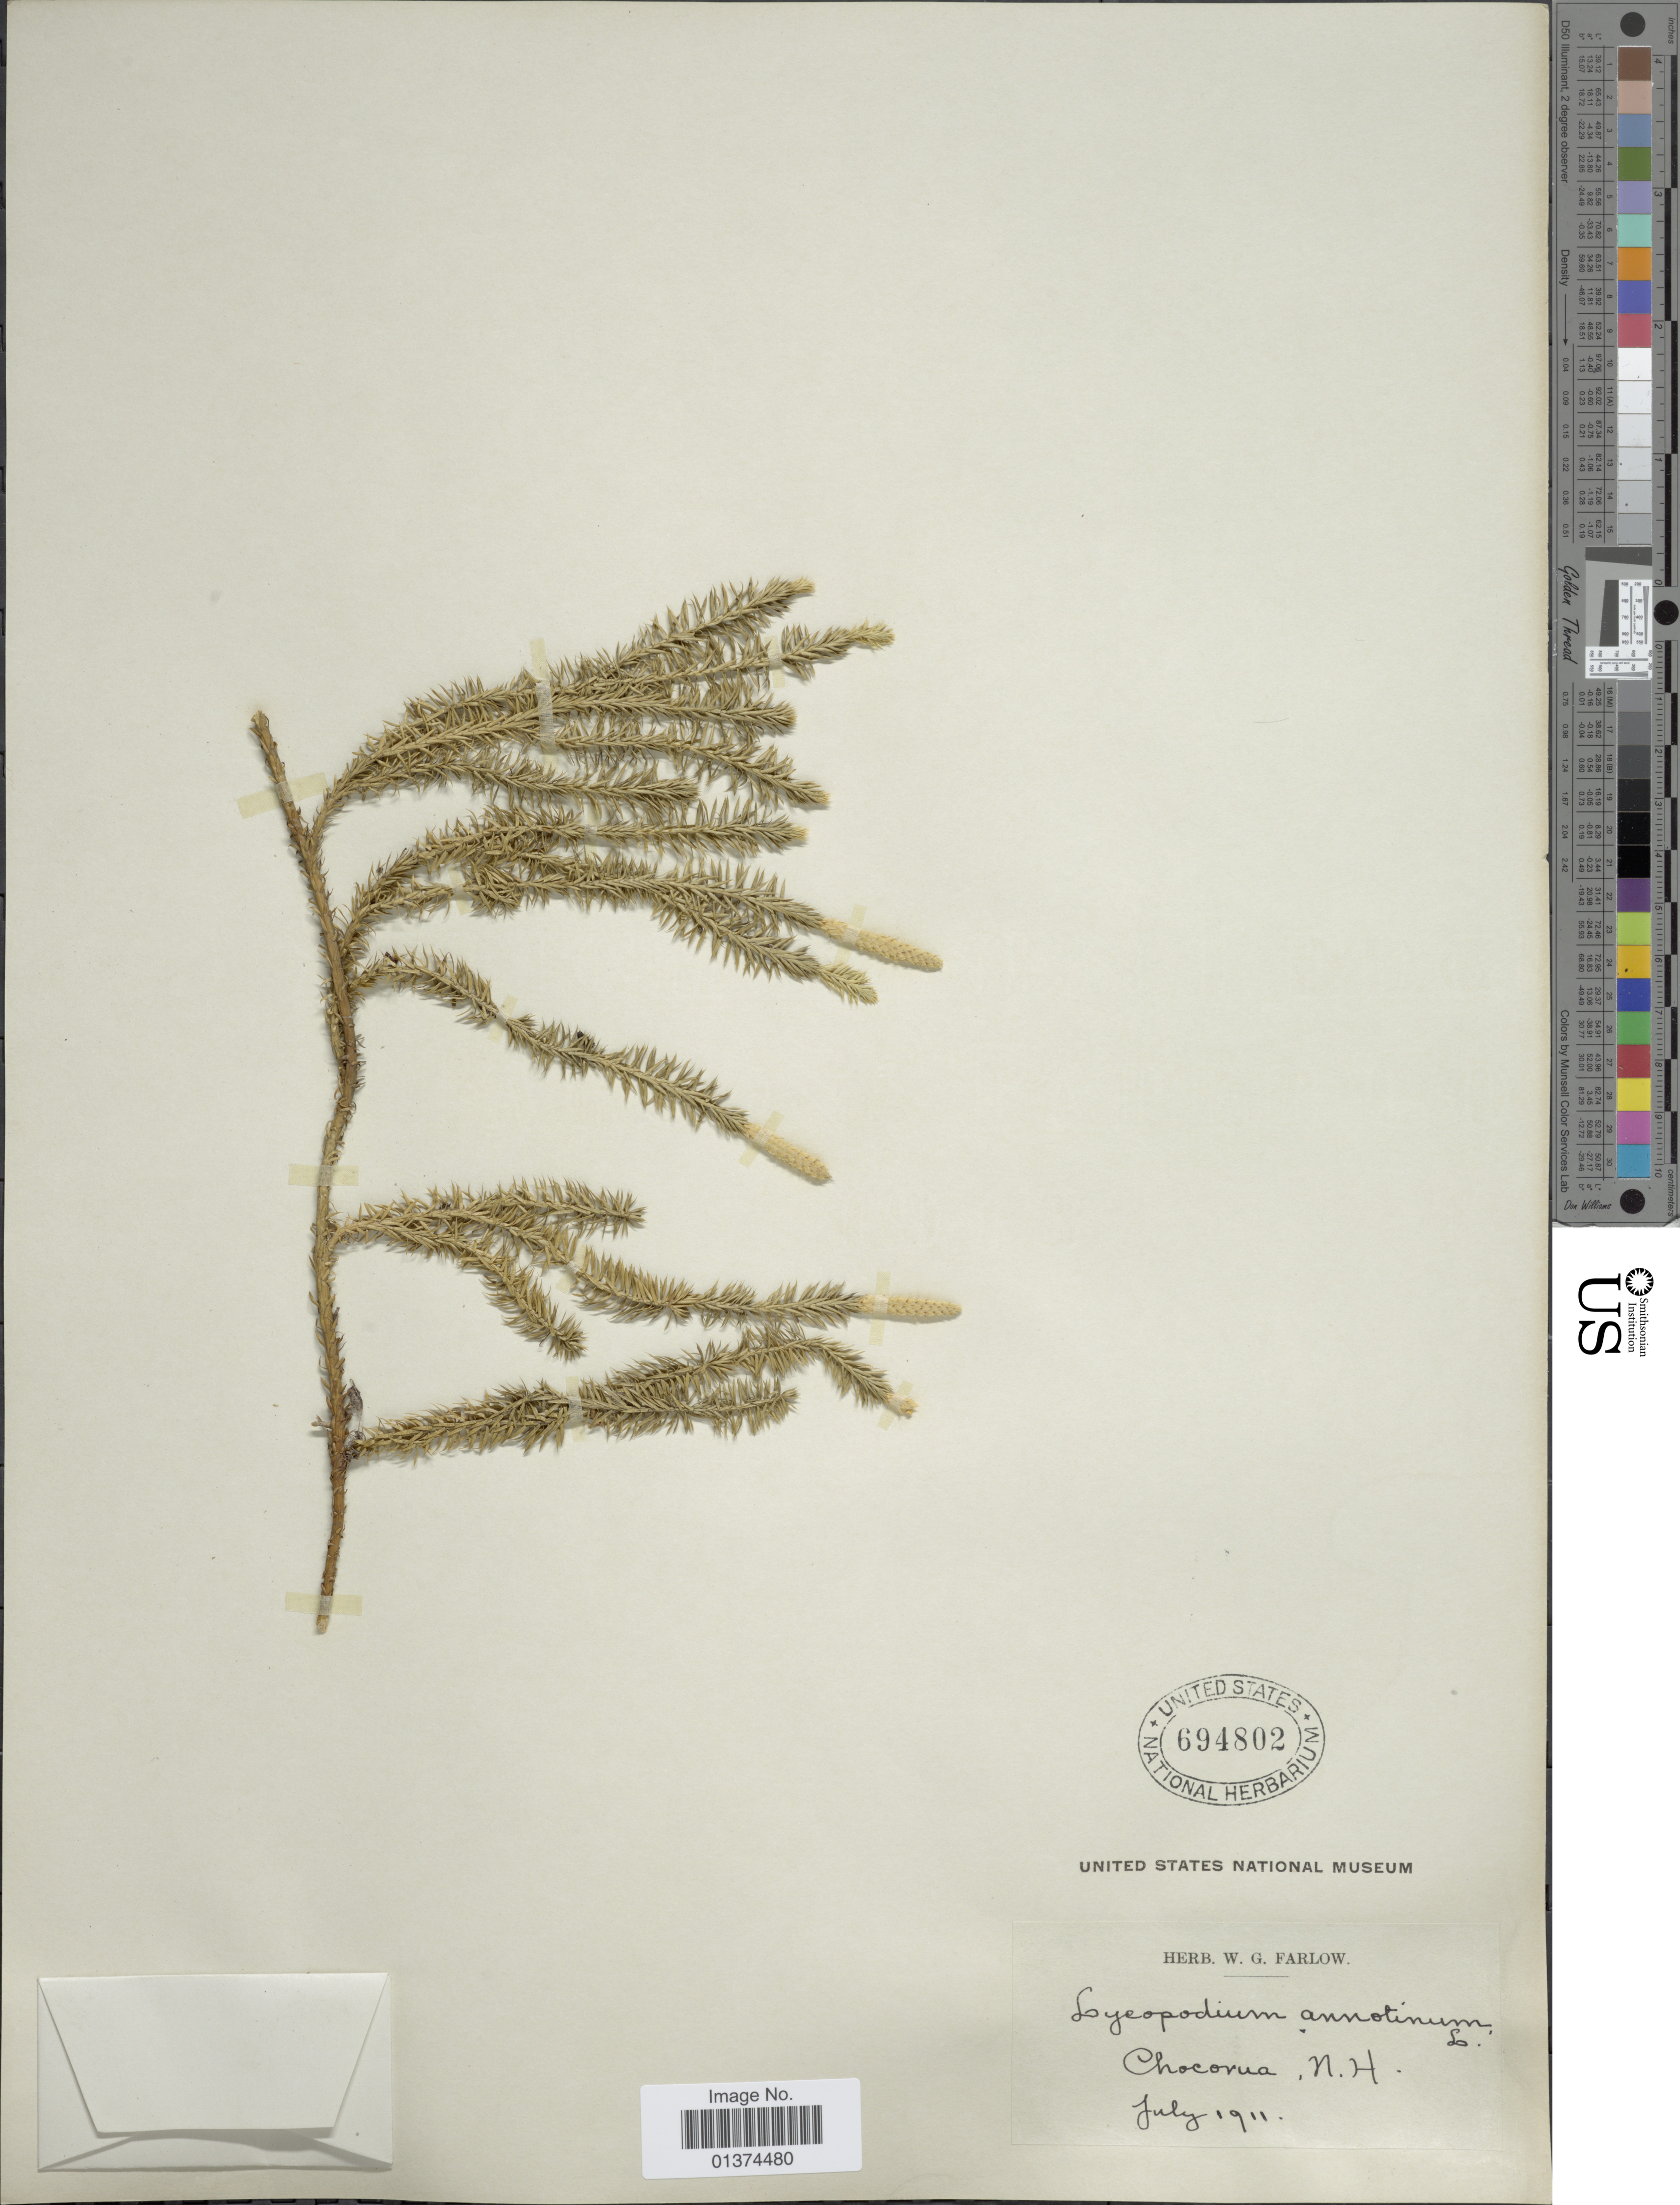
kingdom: Plantae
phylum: Tracheophyta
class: Lycopodiopsida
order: Lycopodiales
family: Lycopodiaceae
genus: Spinulum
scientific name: Spinulum annotinum subsp. annotinum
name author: (L.) A. Haines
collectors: ex herb. W. G. Farlow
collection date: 1911-07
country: United States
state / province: New Hampshire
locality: Chocorua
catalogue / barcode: US 694802